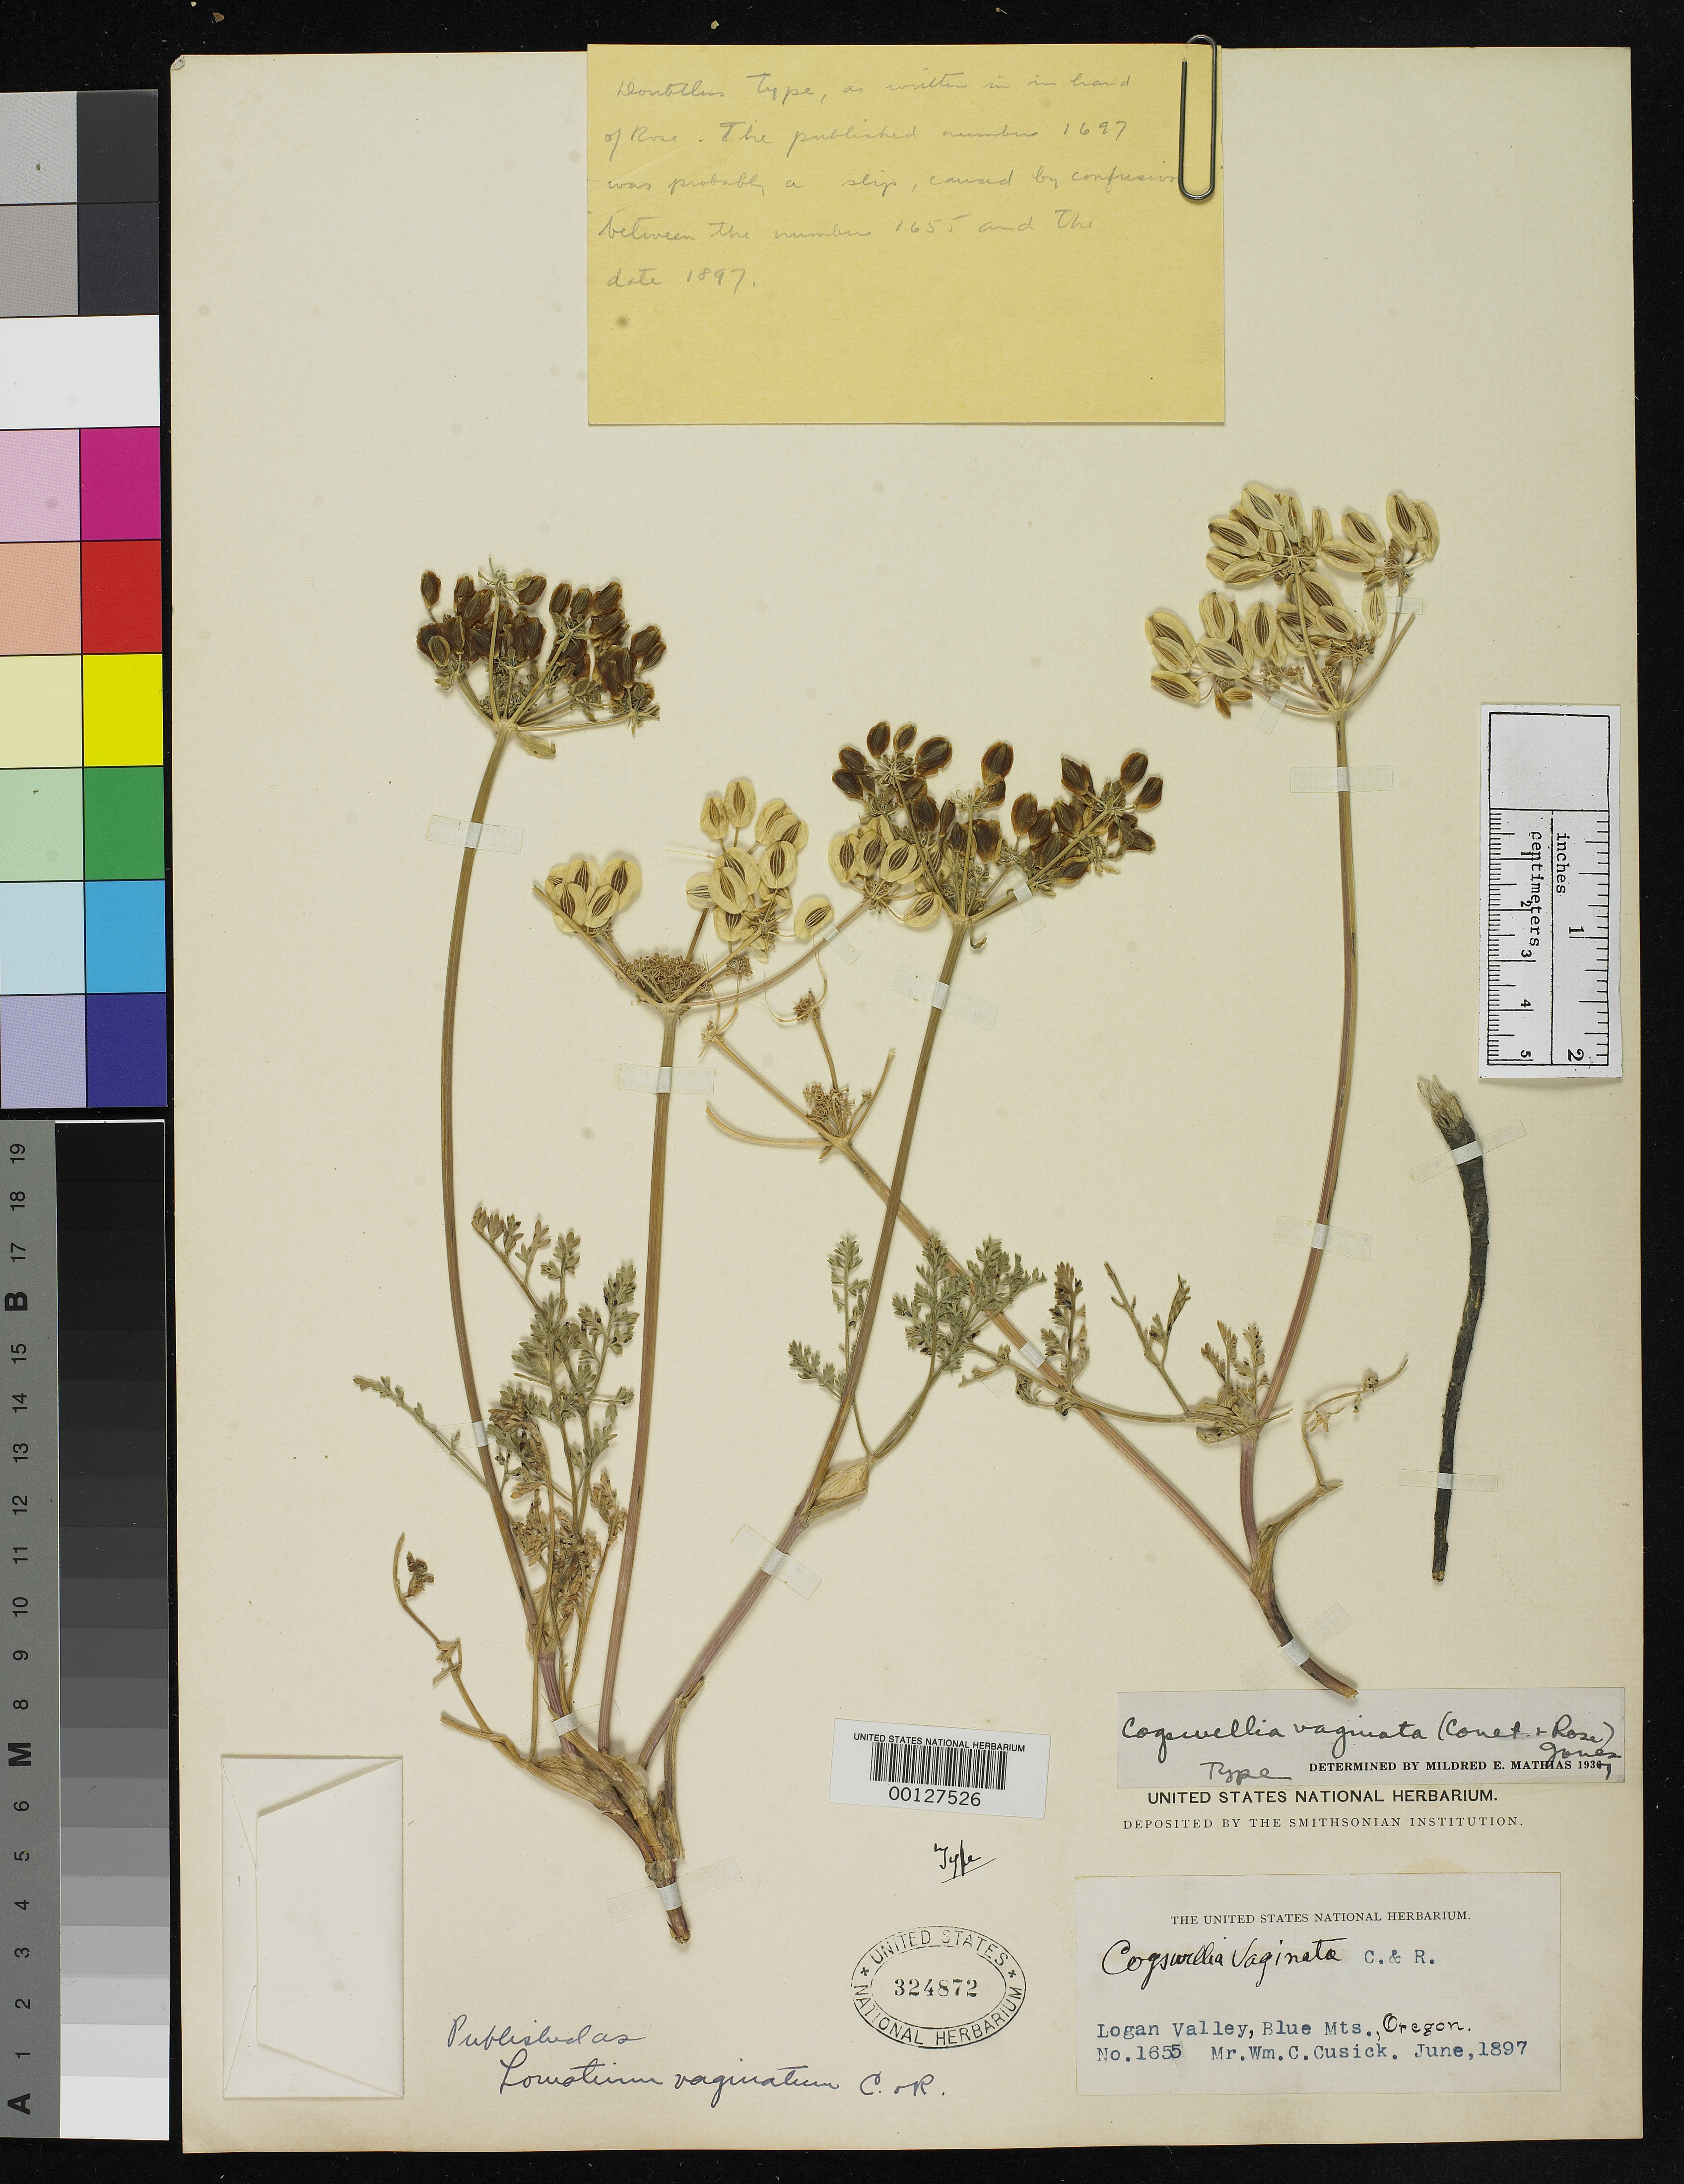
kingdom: Plantae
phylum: Tracheophyta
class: Magnoliopsida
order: Apiales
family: Apiaceae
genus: Lomatium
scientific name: Lomatium vaginatum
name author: J.M. Coult. & Rose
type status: Type Collection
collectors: W. C. Cusick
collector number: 1655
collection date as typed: Jun 1897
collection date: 1897-06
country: United States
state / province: Oregon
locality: Logan Valley, Blue Mts.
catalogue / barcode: US 324872